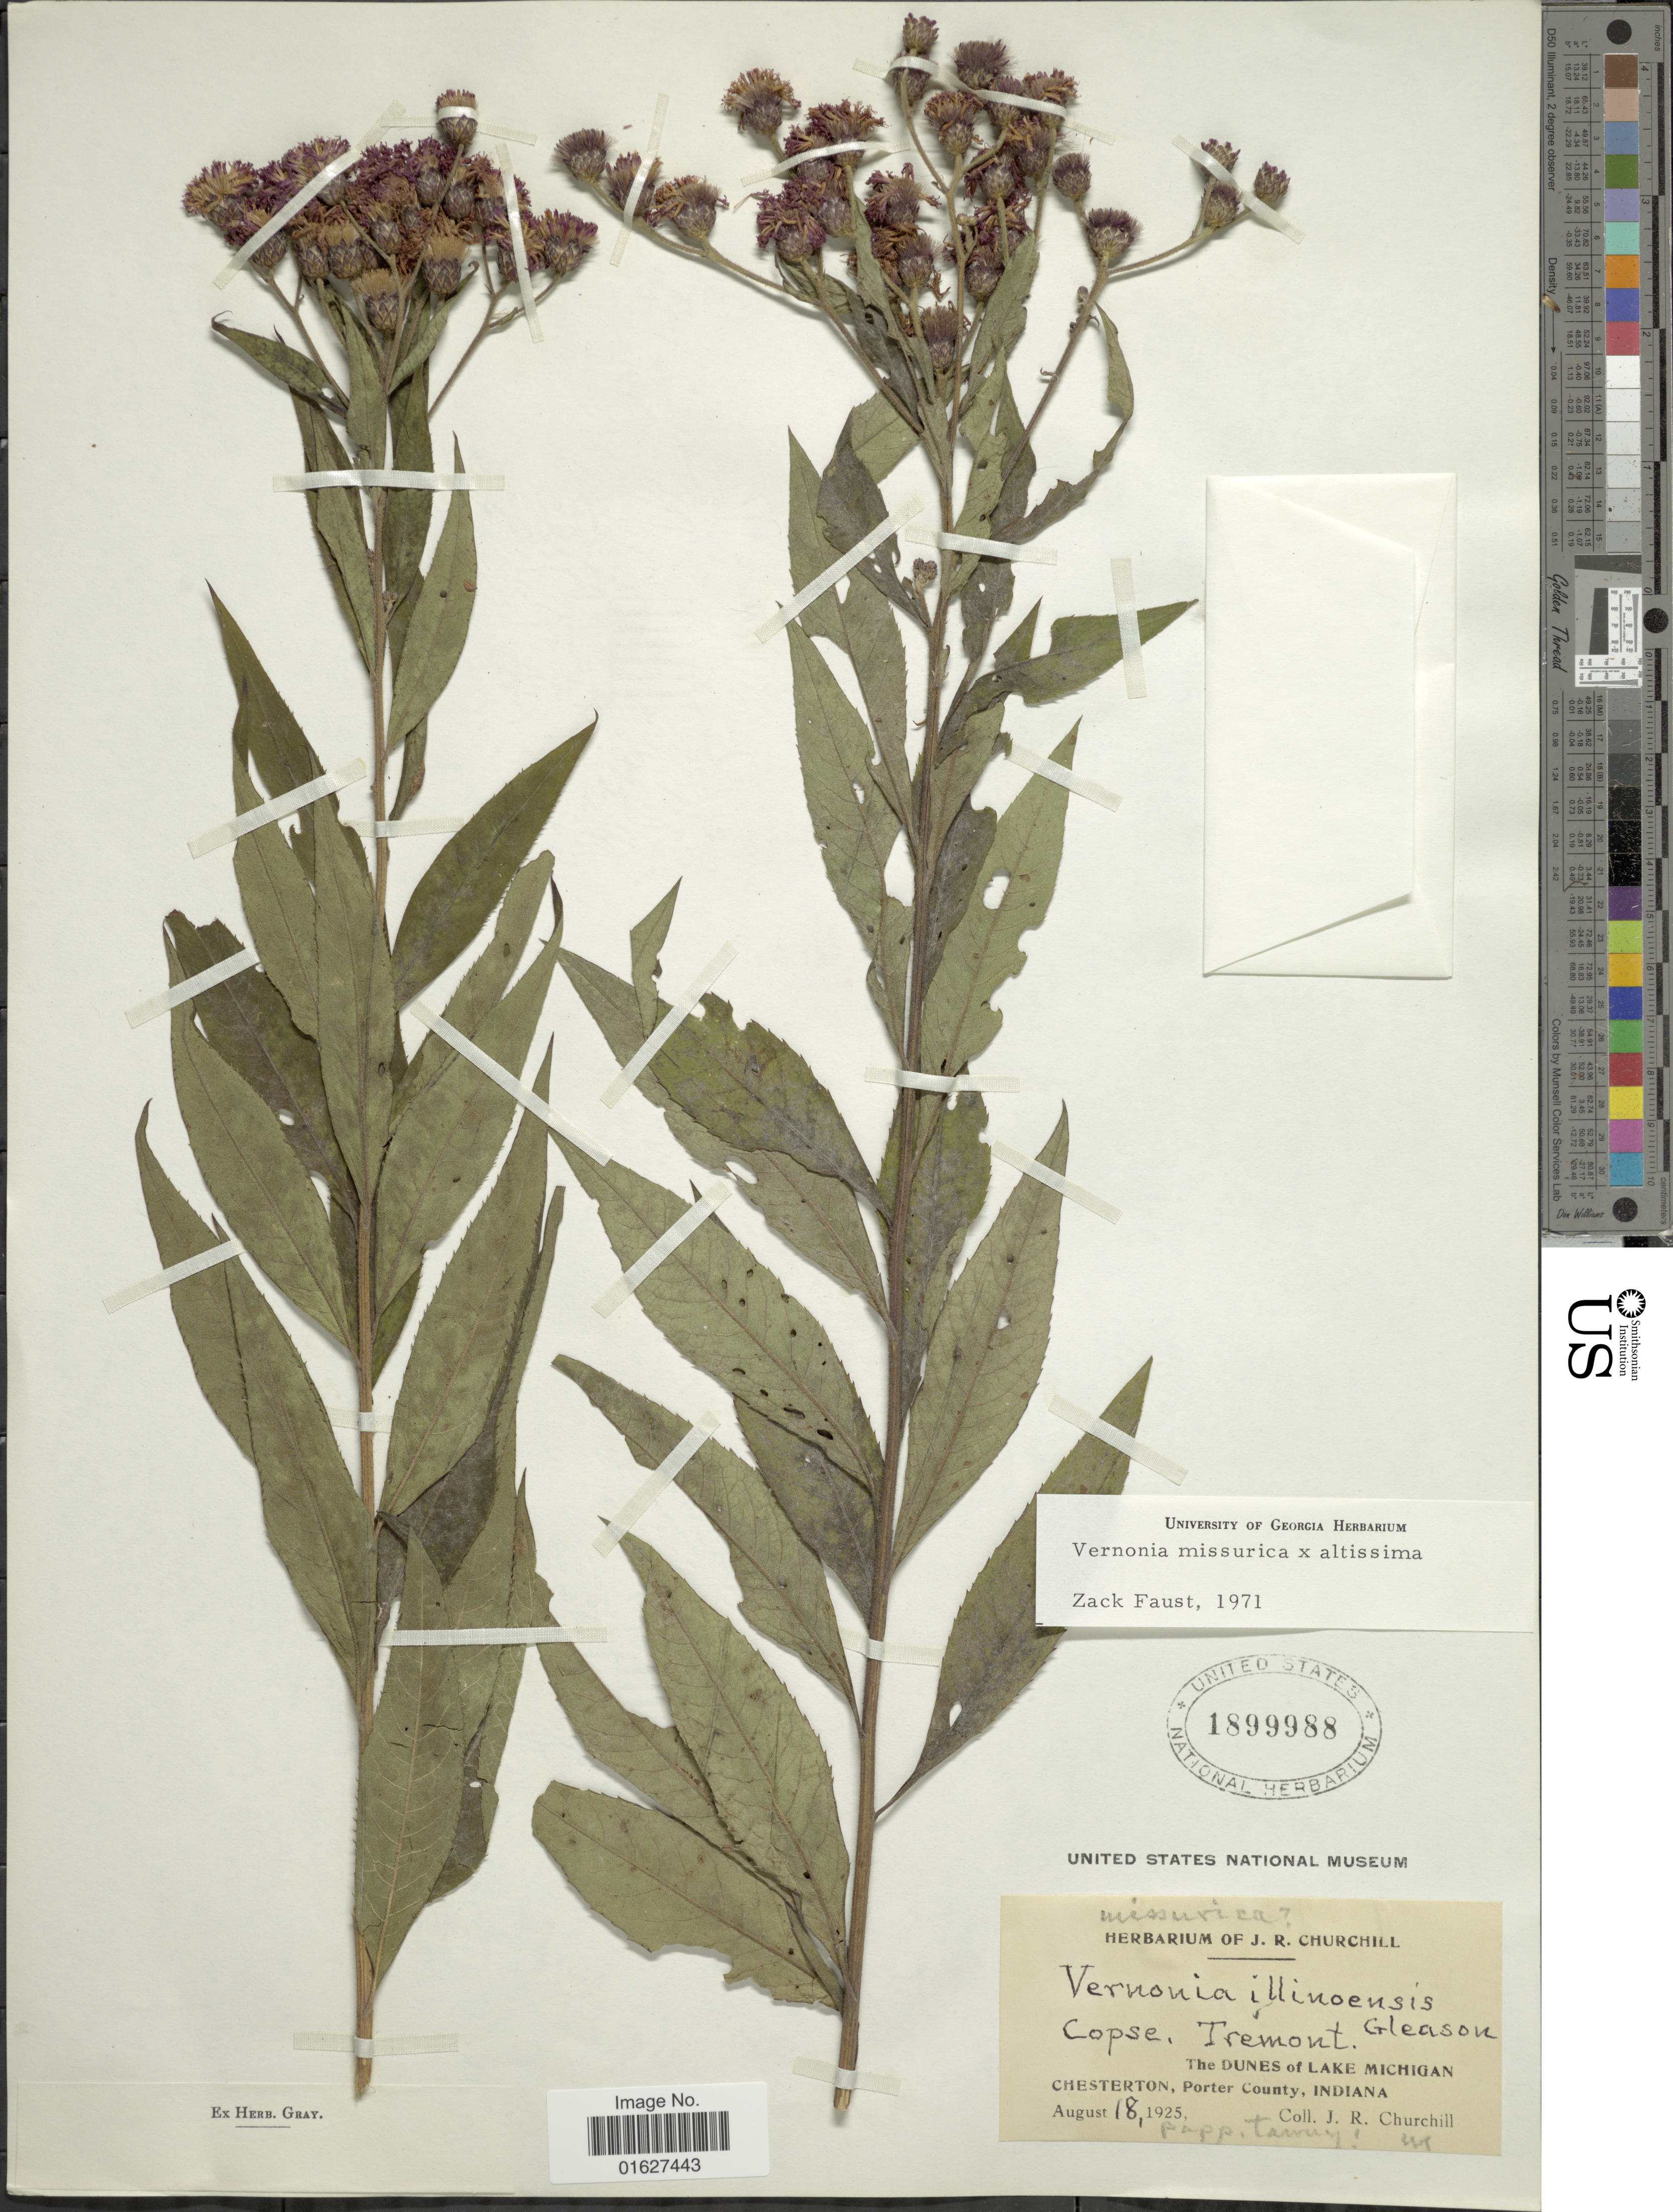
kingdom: Plantae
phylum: Tracheophyta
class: Magnoliopsida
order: Asterales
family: Asteraceae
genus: Vernonia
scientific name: Vernonia missurica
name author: Raf.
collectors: J. Churchill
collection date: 1925-08-18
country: United States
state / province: Indiana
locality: The Dunes of Lake Michigan Chesterton, Porter County, Indiana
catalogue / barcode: US 1899988